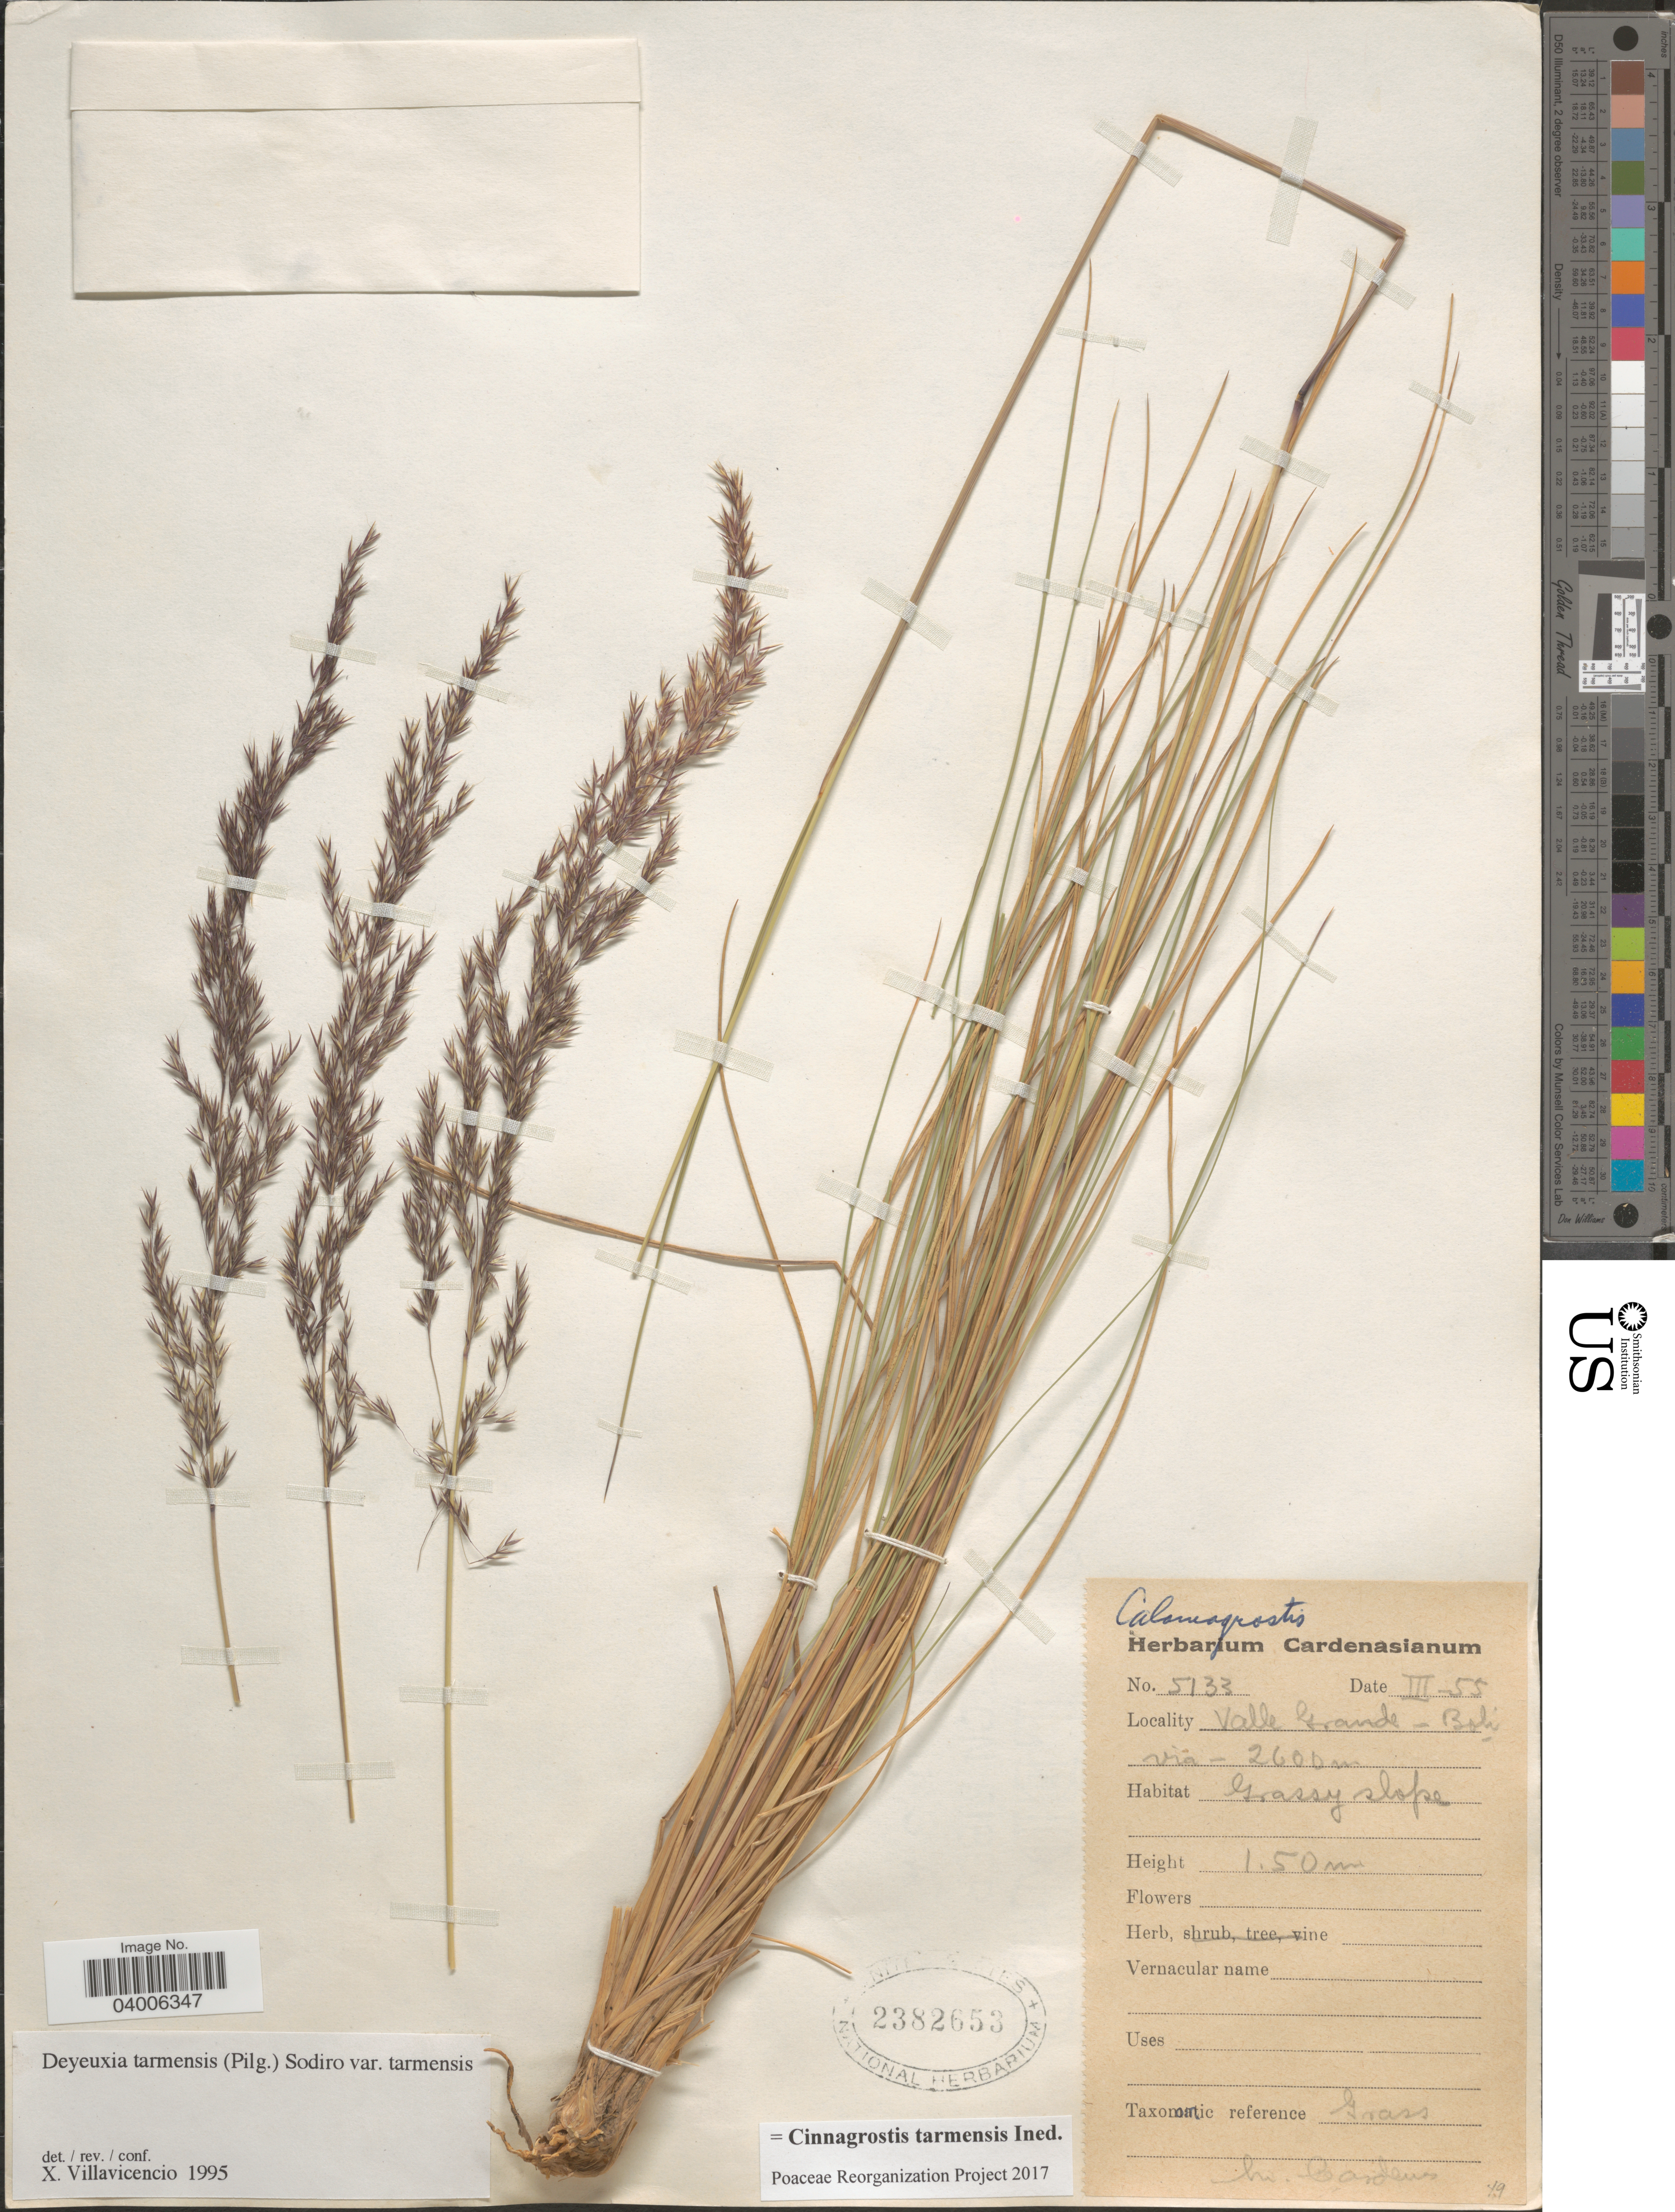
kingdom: Plantae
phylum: Tracheophyta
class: Liliopsida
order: Poales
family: Poaceae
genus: Cinnagrostis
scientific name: Cinnagrostis tarmensis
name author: (Pilg.) P.M. Peterson et al.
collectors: M. Cárdenas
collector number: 5133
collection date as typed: Transcribed d/m/y: /3/55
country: Bolivia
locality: Valle Grande.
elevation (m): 2600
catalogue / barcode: US 2382653